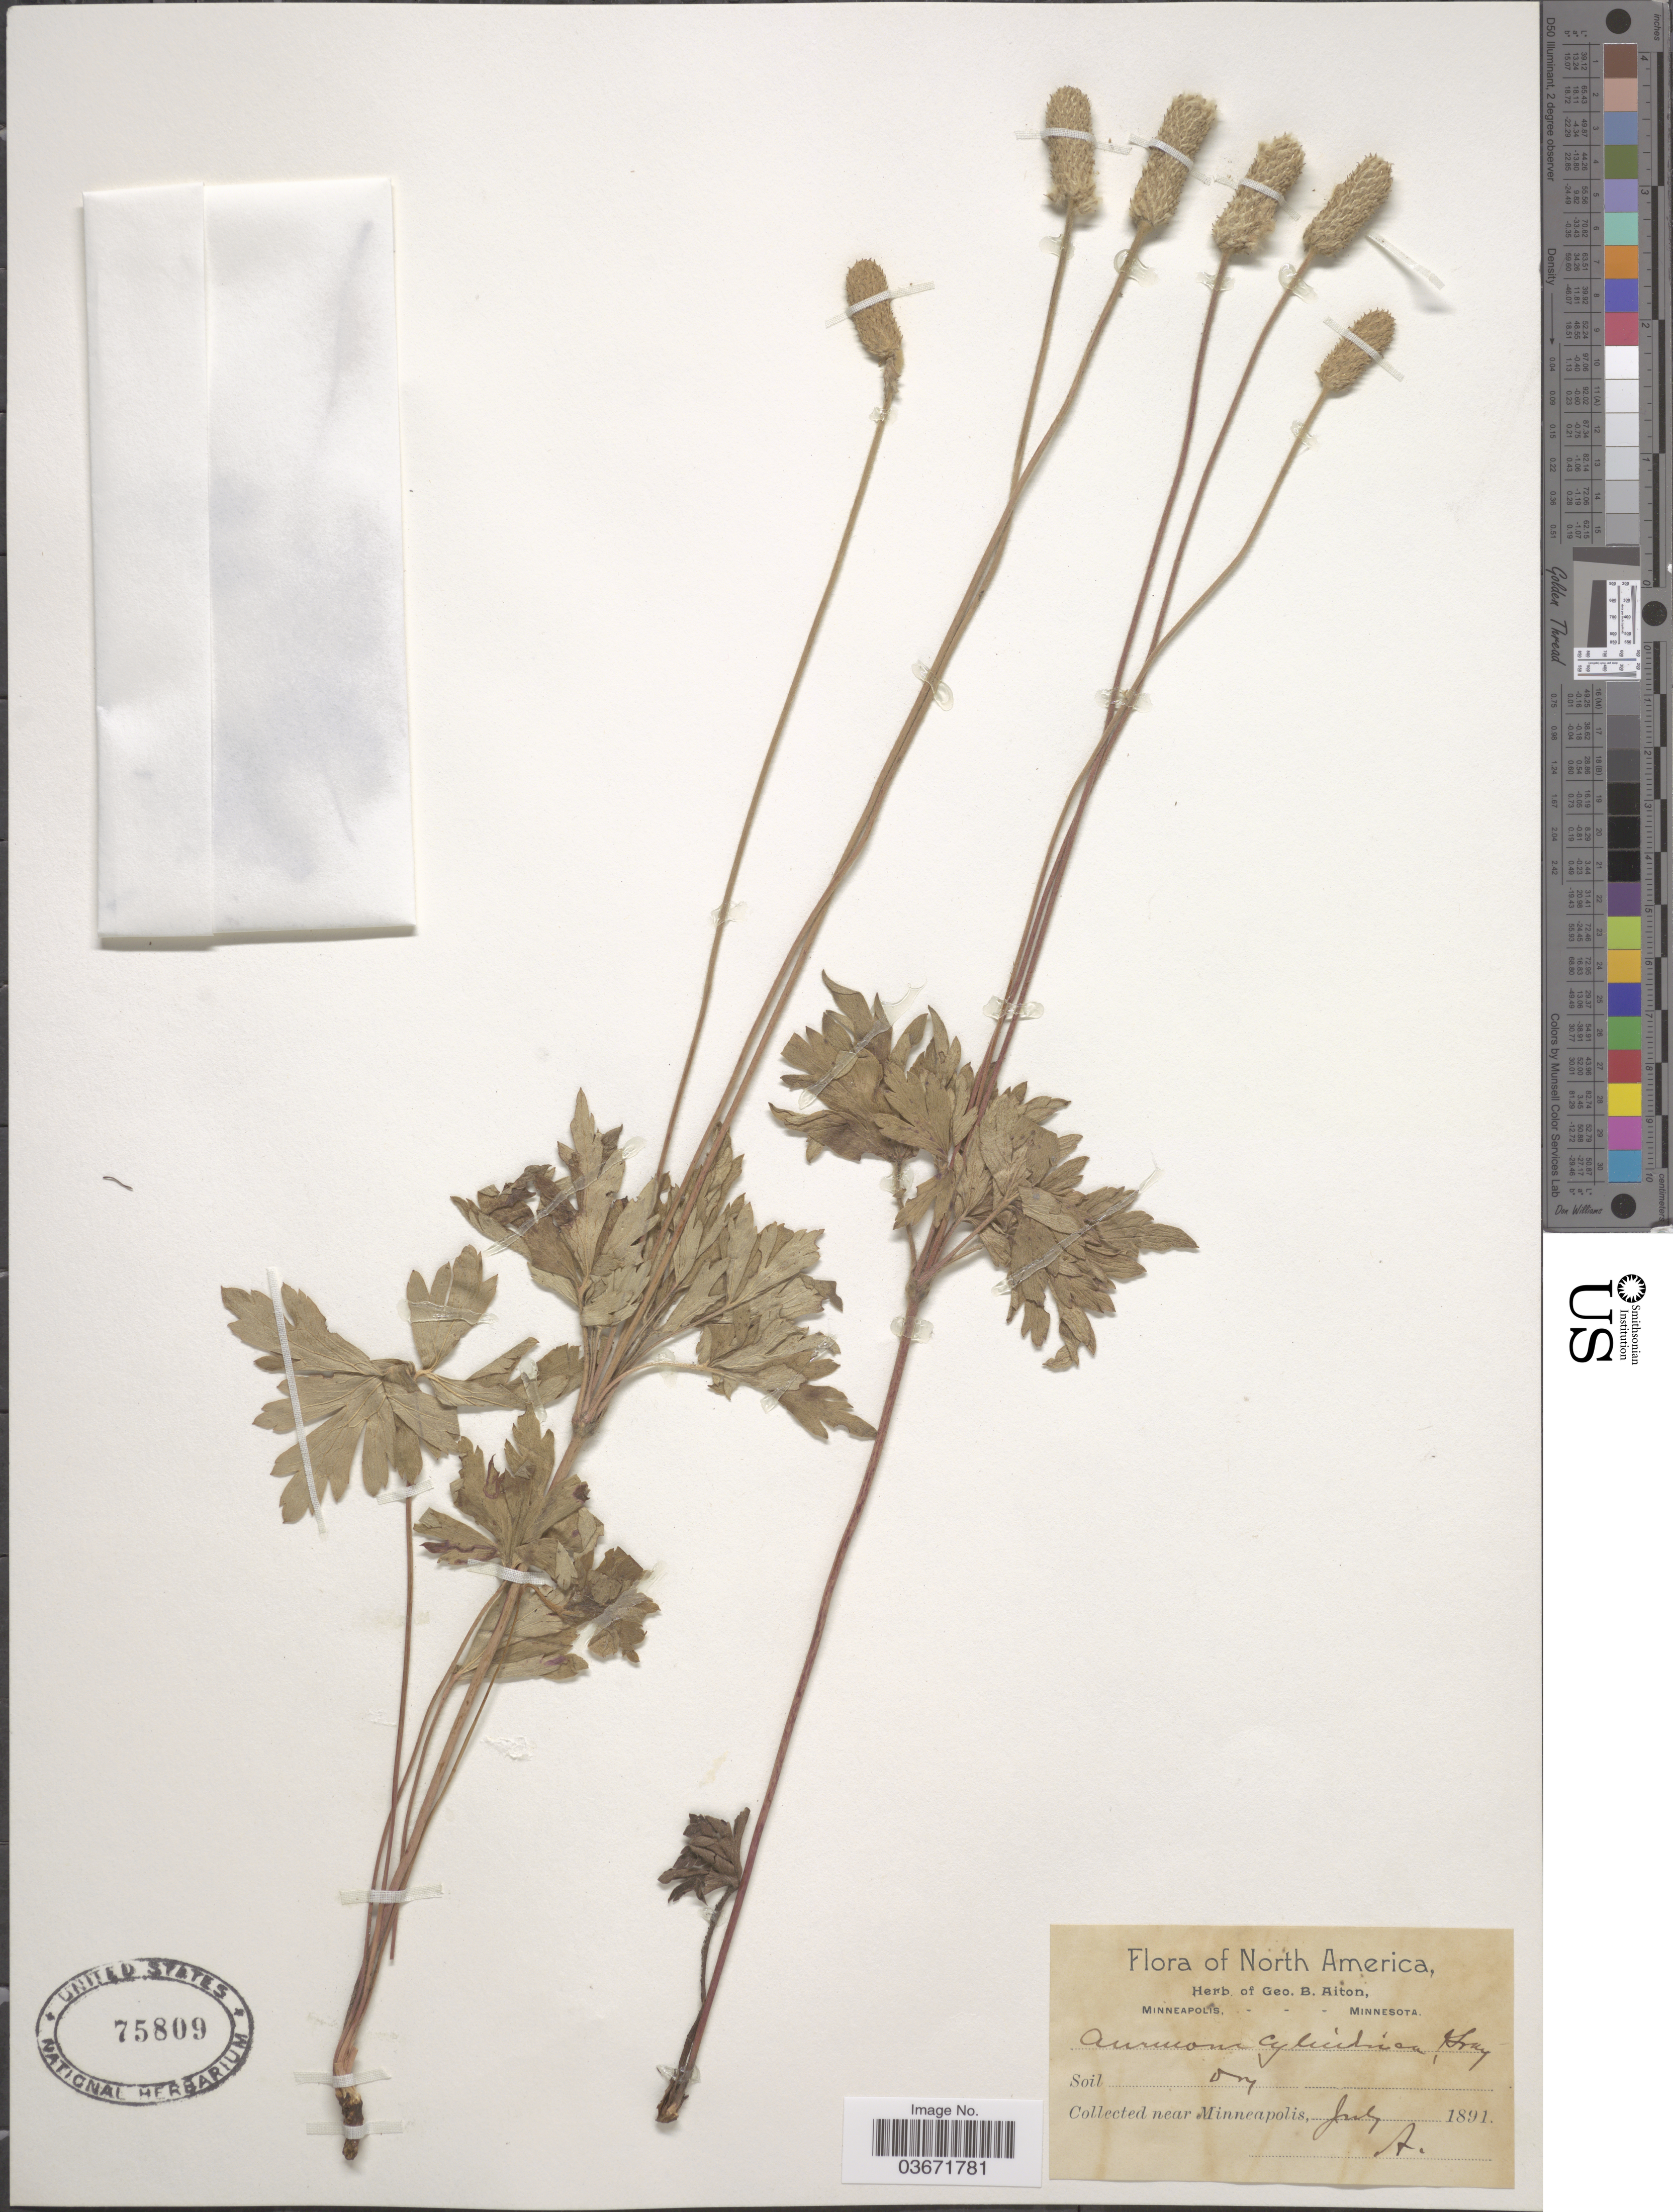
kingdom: Plantae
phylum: Tracheophyta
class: Magnoliopsida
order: Ranunculales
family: Ranunculaceae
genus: Anemone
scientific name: Anemone cylindrica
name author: A. Gray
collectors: G. B. Aiton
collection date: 1891-07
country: United States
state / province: Minnesota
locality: Near Minneapolis.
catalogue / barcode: US 75809